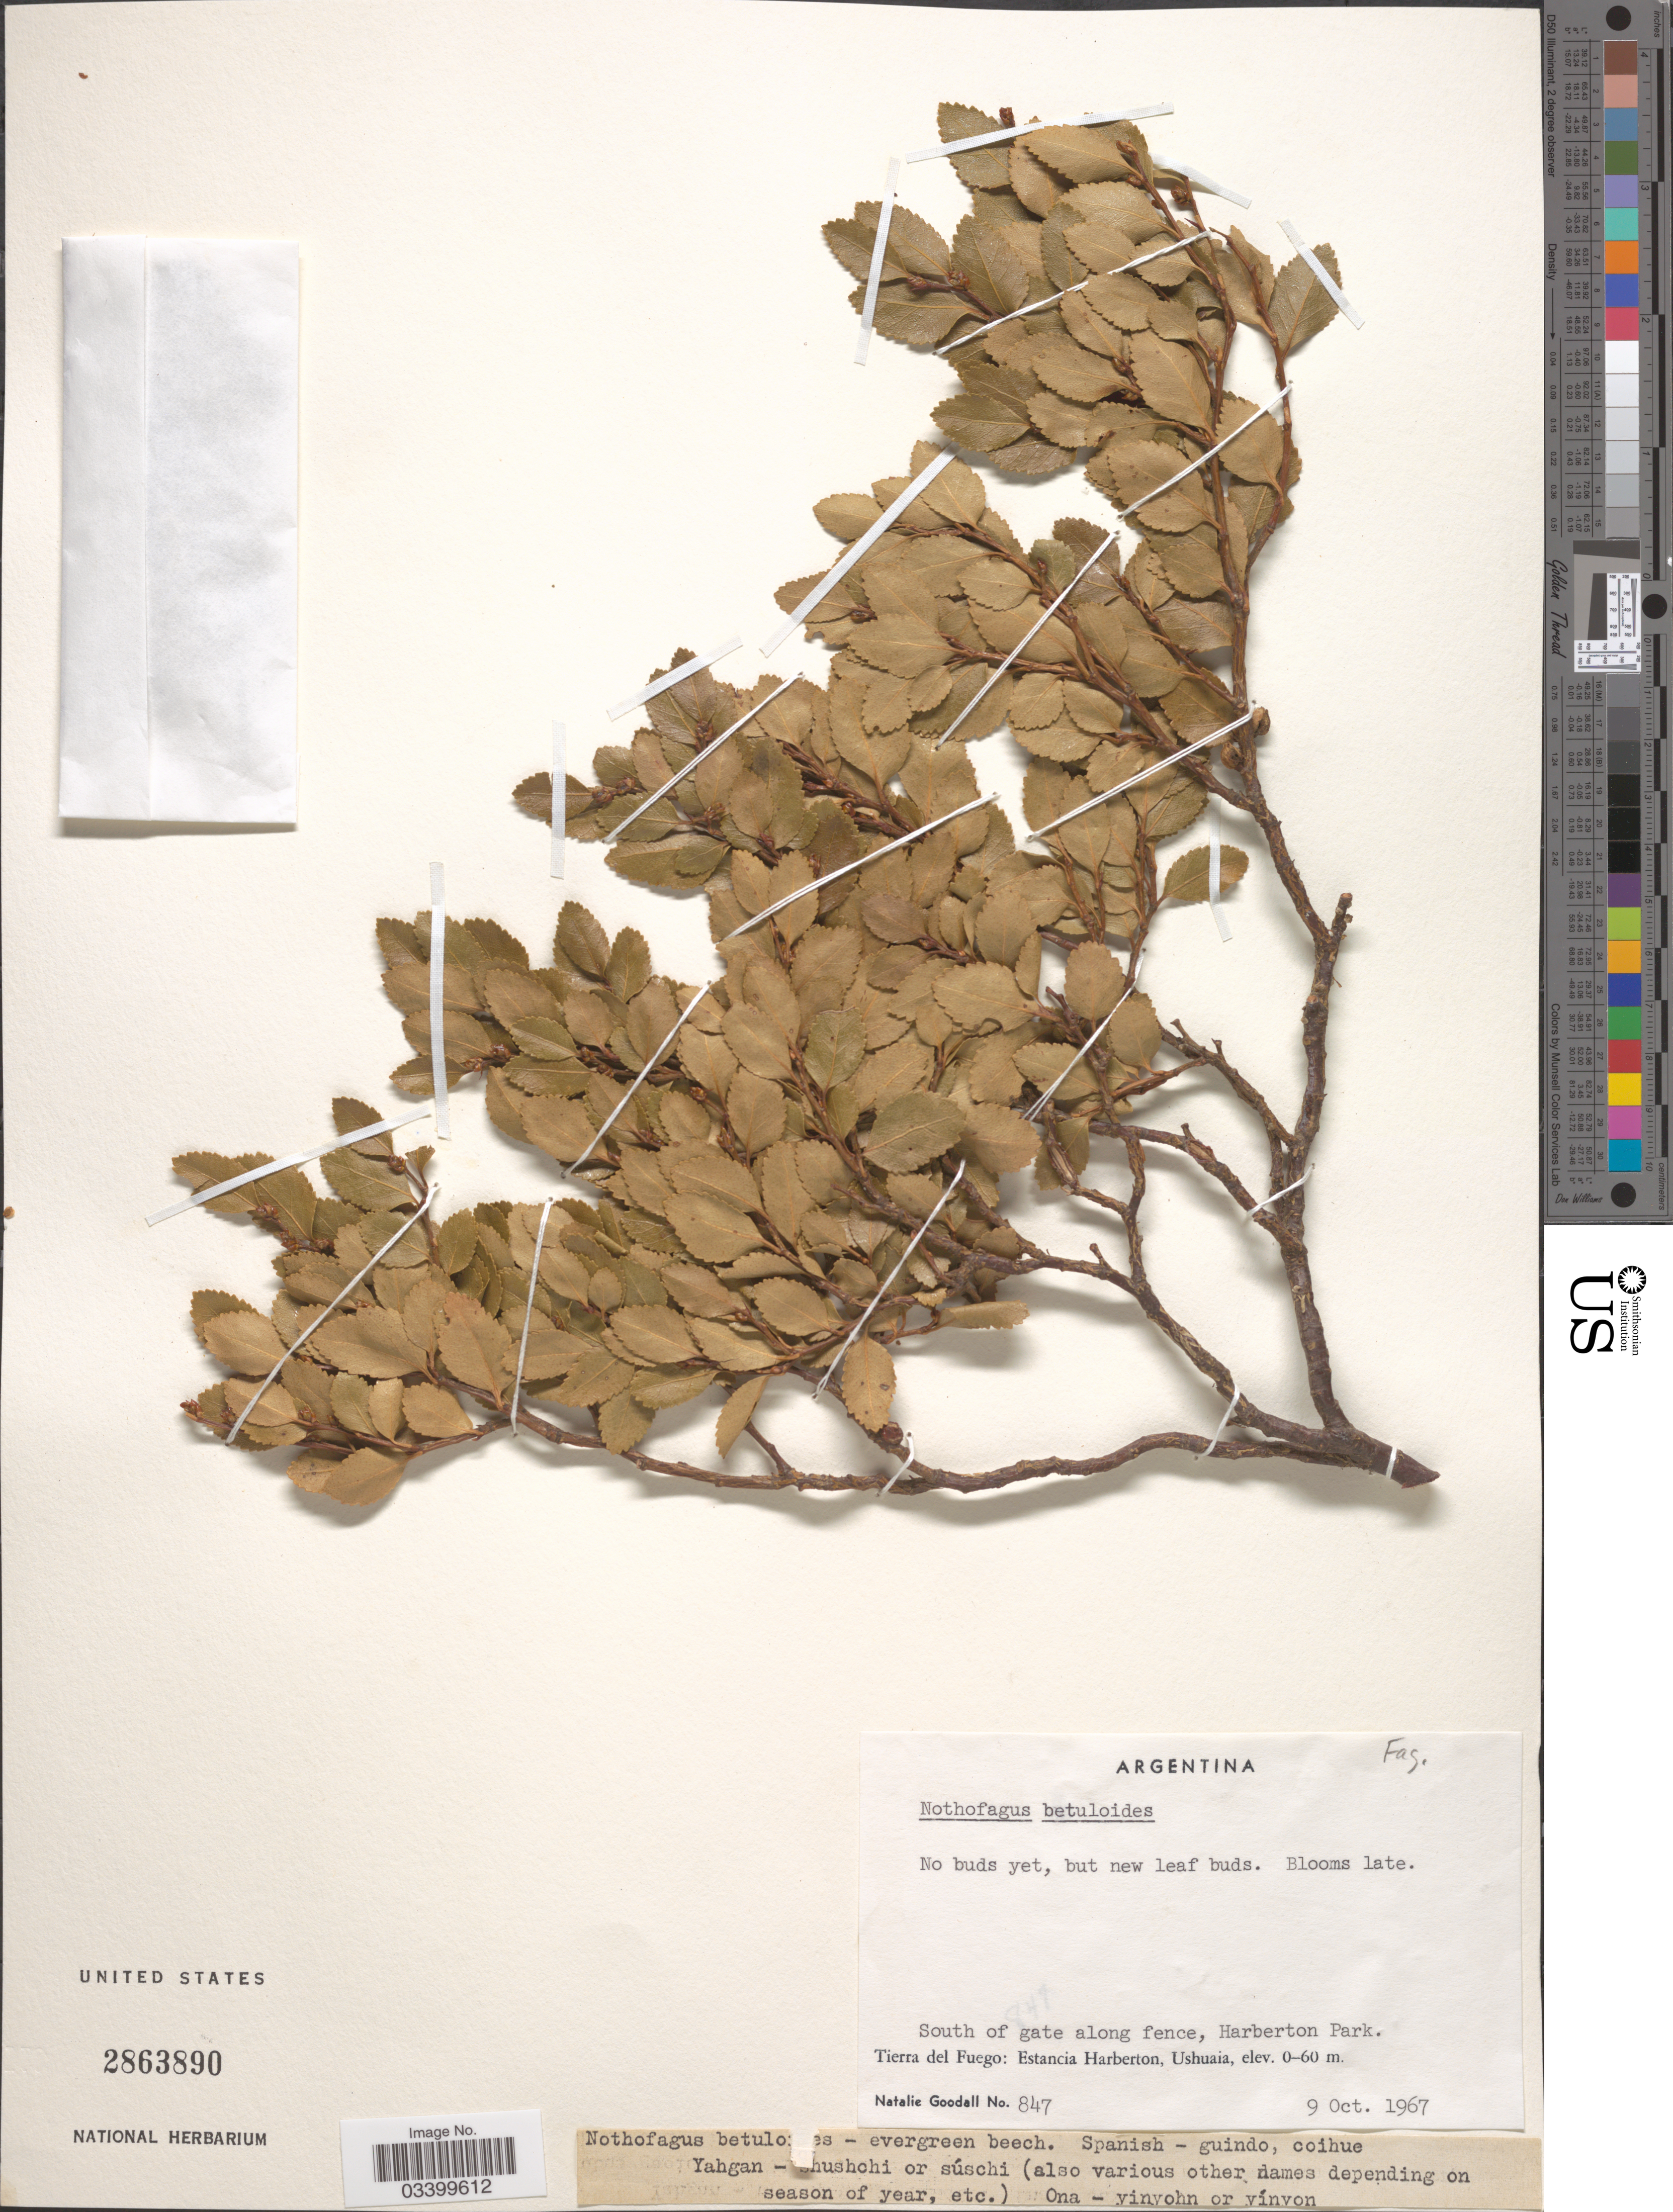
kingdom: Plantae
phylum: Tracheophyta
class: Magnoliopsida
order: Fagales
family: Nothofagaceae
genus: Nothofagus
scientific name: Nothofagus betuloides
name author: (Mirb.) Oerst.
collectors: N. Goodall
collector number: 847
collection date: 1967-10-09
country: Argentina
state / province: Tierra del Fuego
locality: South of gate along fence, Harberton Park. Estancia Harberton, Ushuaia.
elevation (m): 0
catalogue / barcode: US 2863890